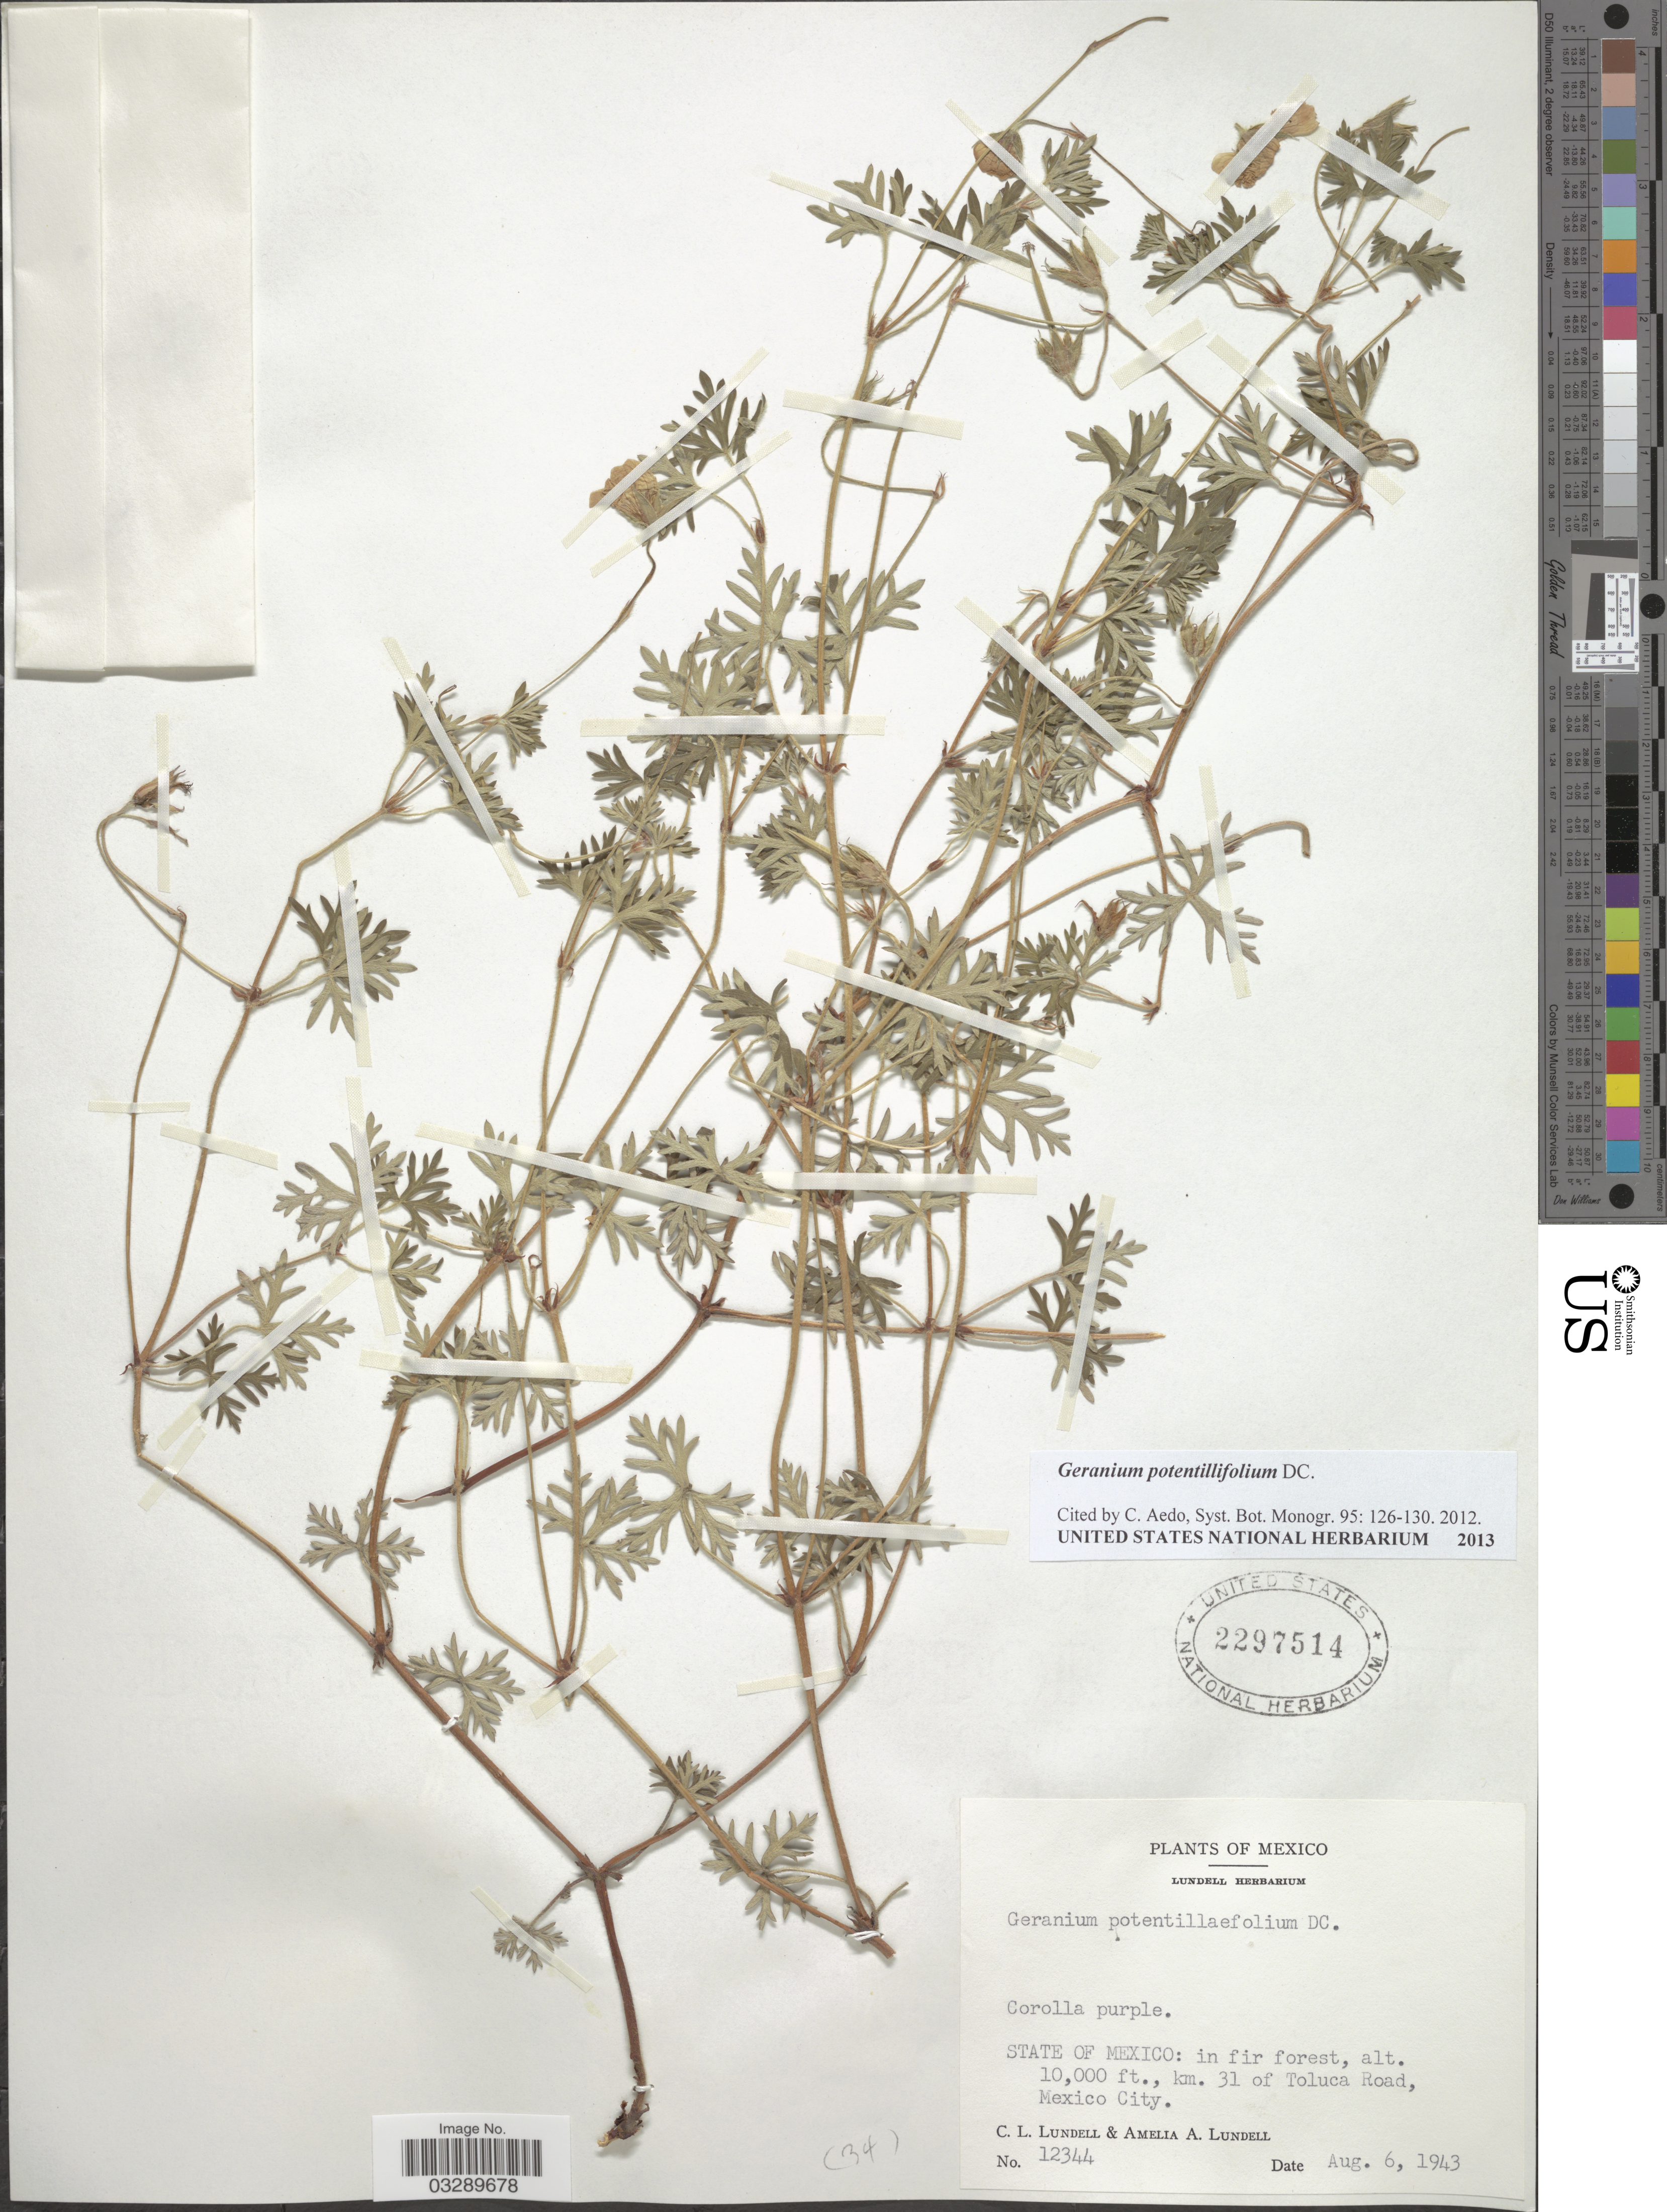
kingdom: Plantae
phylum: Tracheophyta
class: Magnoliopsida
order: Geraniales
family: Geraniaceae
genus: Geranium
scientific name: Geranium pontentillifolium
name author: DC.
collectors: C. L. Lundell & A. A. Lundell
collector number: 12344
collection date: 1943-08-06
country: Mexico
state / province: México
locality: Km. 31 of Toluca Road, Mexico City.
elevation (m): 3048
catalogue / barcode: US 2297514